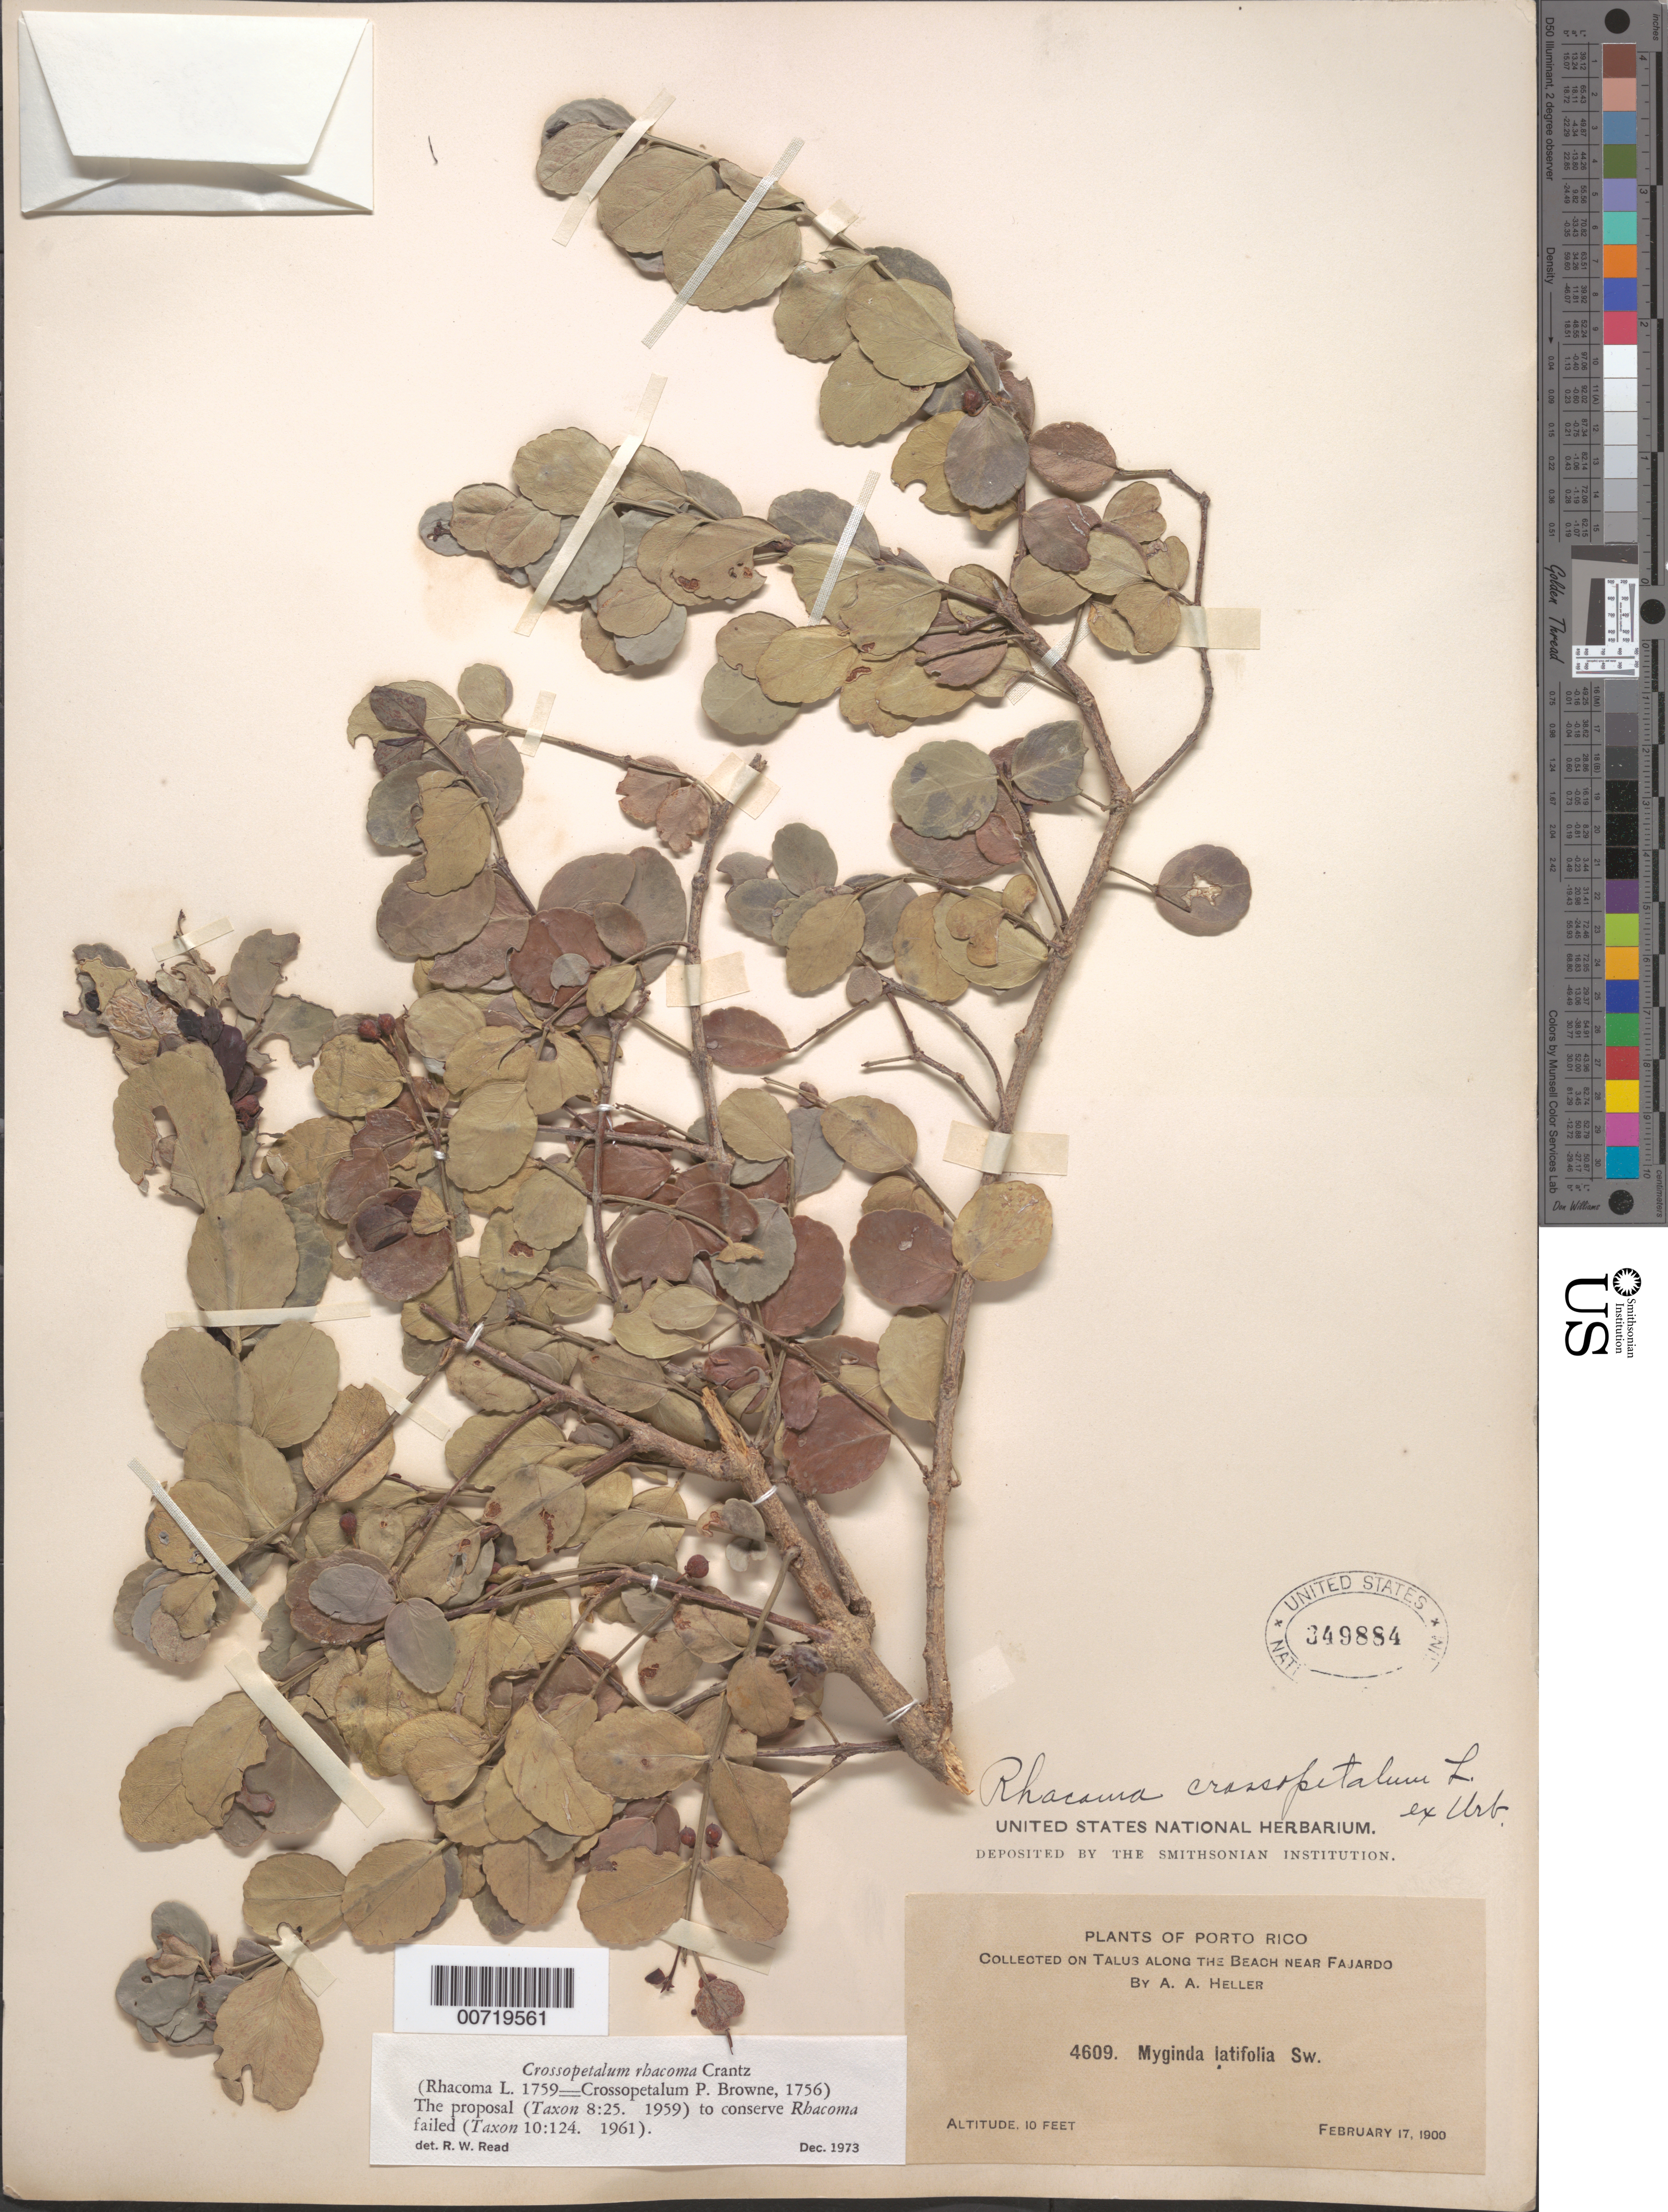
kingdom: Plantae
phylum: Tracheophyta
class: Magnoliopsida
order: Celastrales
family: Celastraceae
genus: Crossopetalum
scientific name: Crossopetalum rhacoma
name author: Crantz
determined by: Read, Robert W., (US), NMNH (UNITED STATES)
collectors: A. A. Heller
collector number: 4609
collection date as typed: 17 Feb 1900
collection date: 1900-02-17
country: Puerto Rico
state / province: Fajardo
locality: Fajardo, along beach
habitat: Talus along beach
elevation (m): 3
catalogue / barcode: US 349884